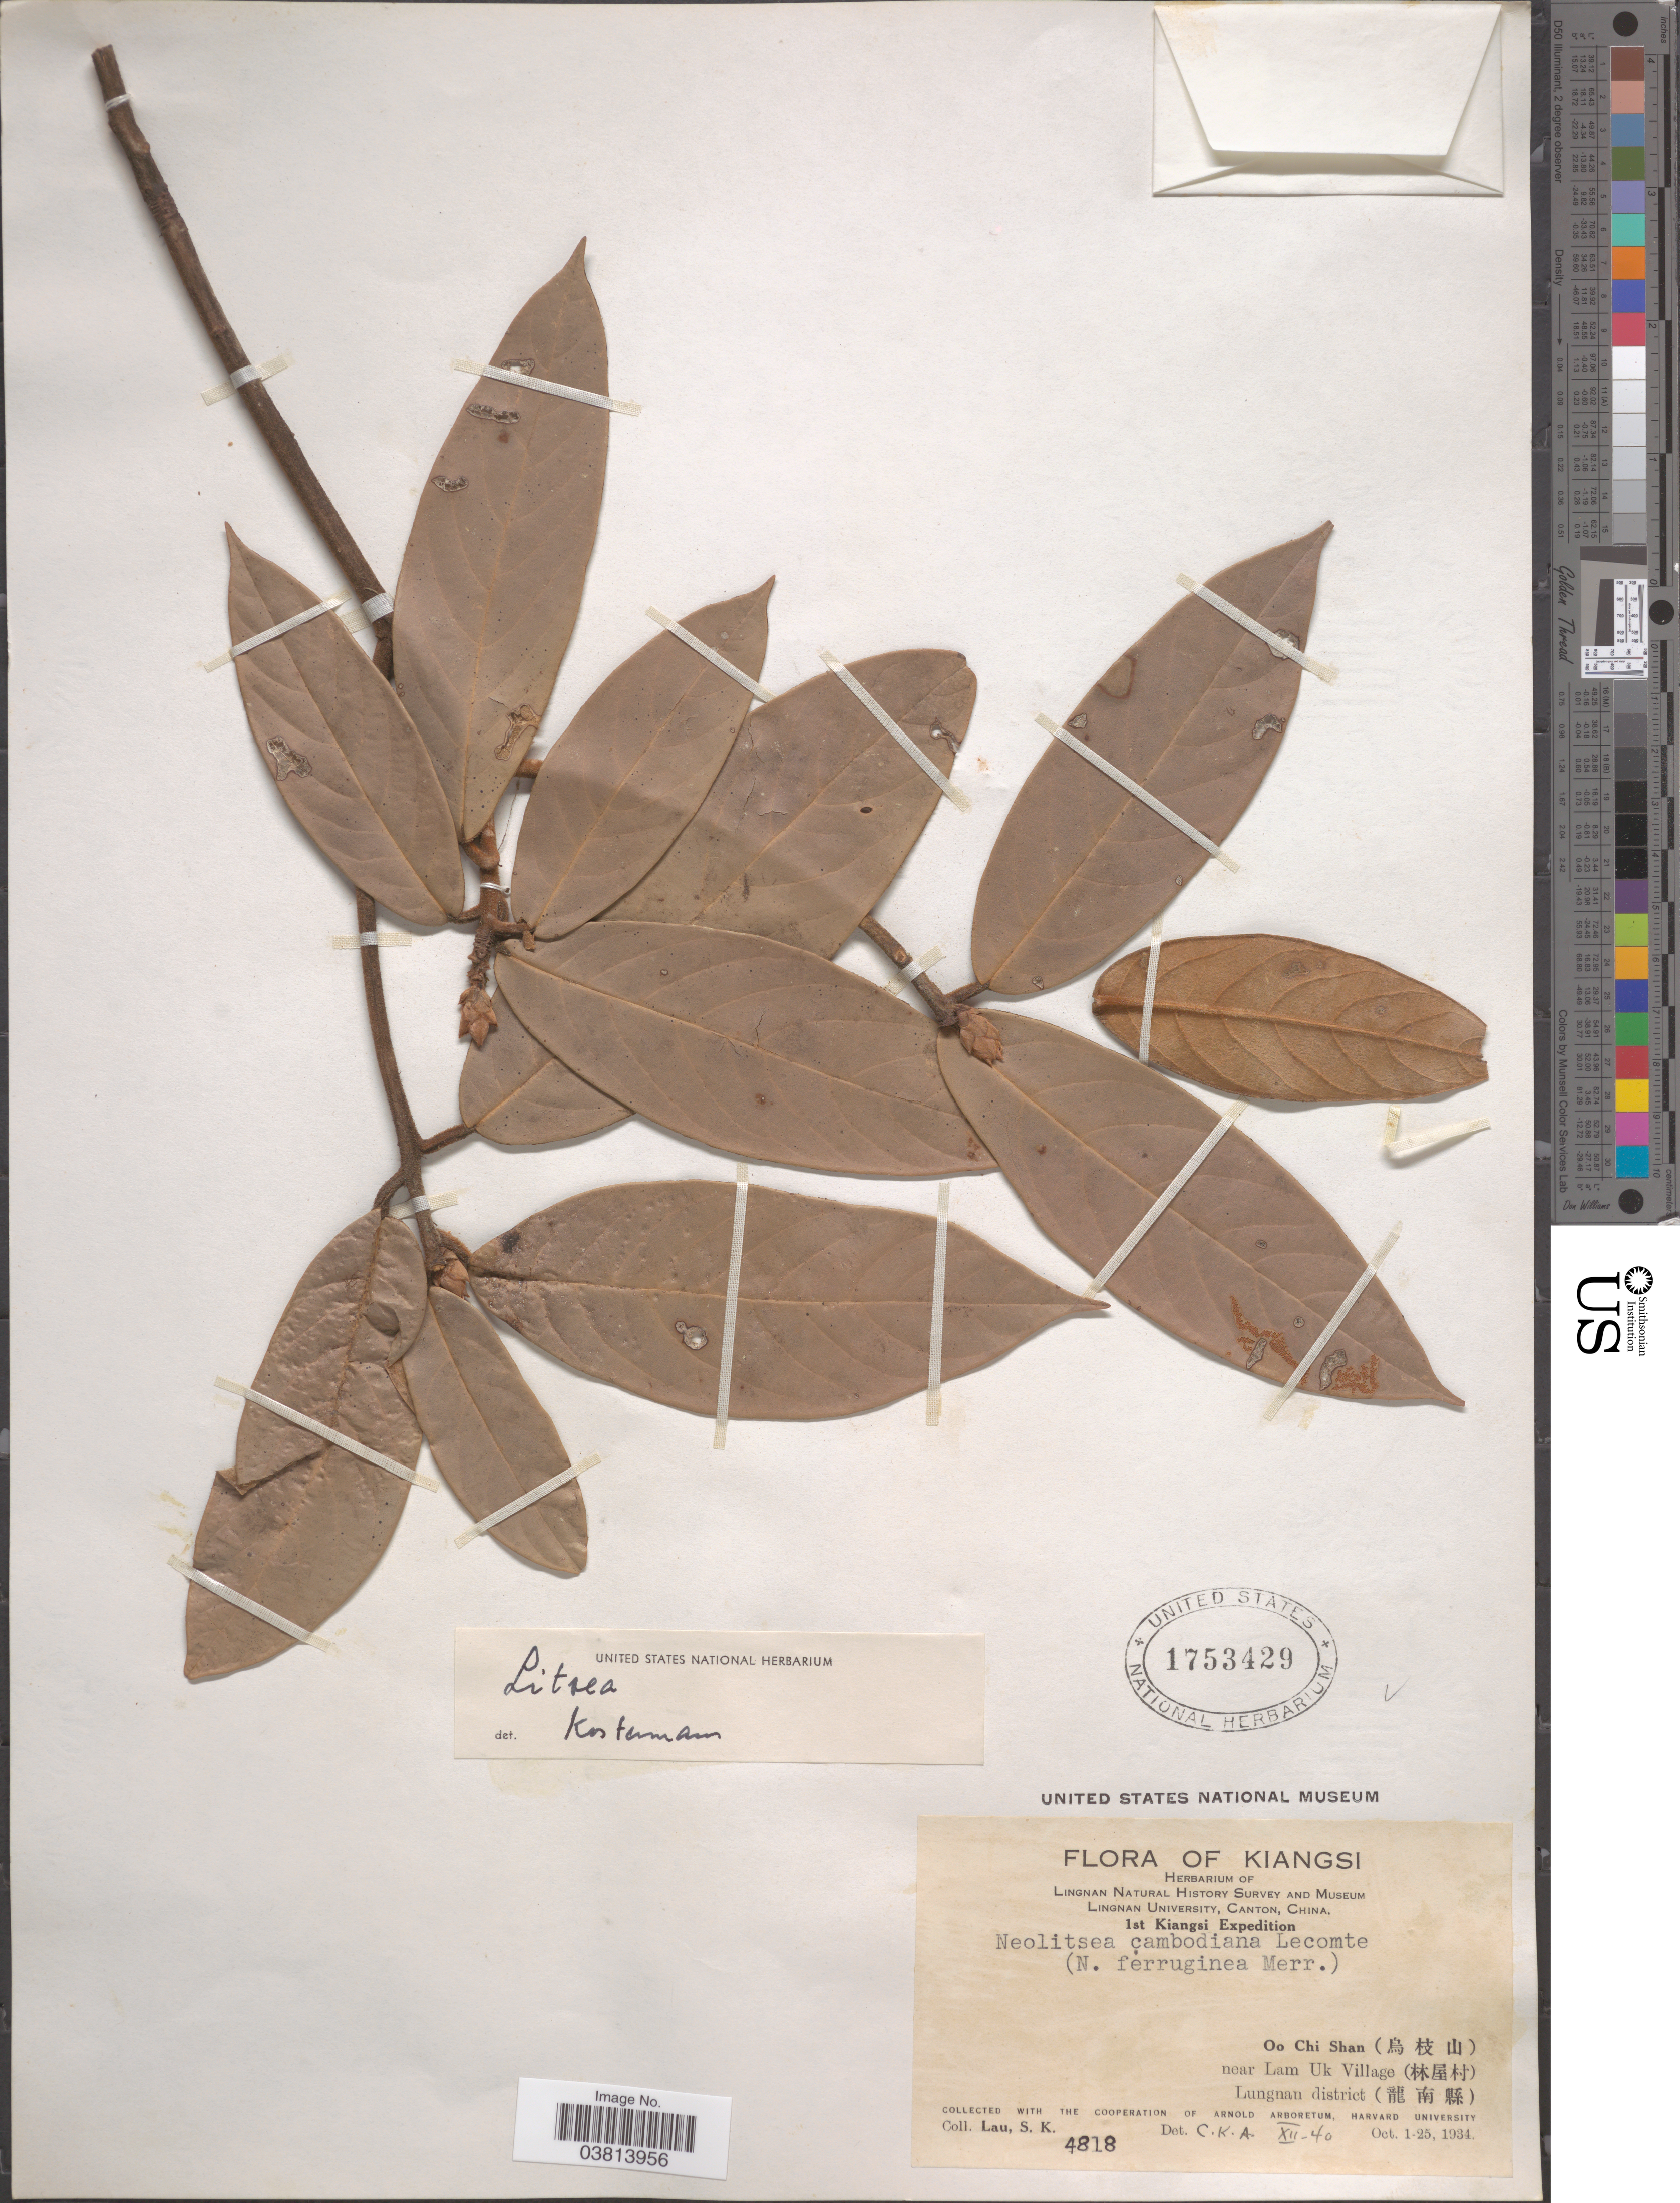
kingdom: Plantae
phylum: Tracheophyta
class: Magnoliopsida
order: Laurales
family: Lauraceae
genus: Litsea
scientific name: Litsea sp.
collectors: S. K. Lau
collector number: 4818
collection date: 1934-10-01/1934-10-25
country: China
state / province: Jiangxi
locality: Kiangsi. Oo Chi Shan (X), near Lam Uk Village (X), Lungnan district (X).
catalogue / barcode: US 1753429